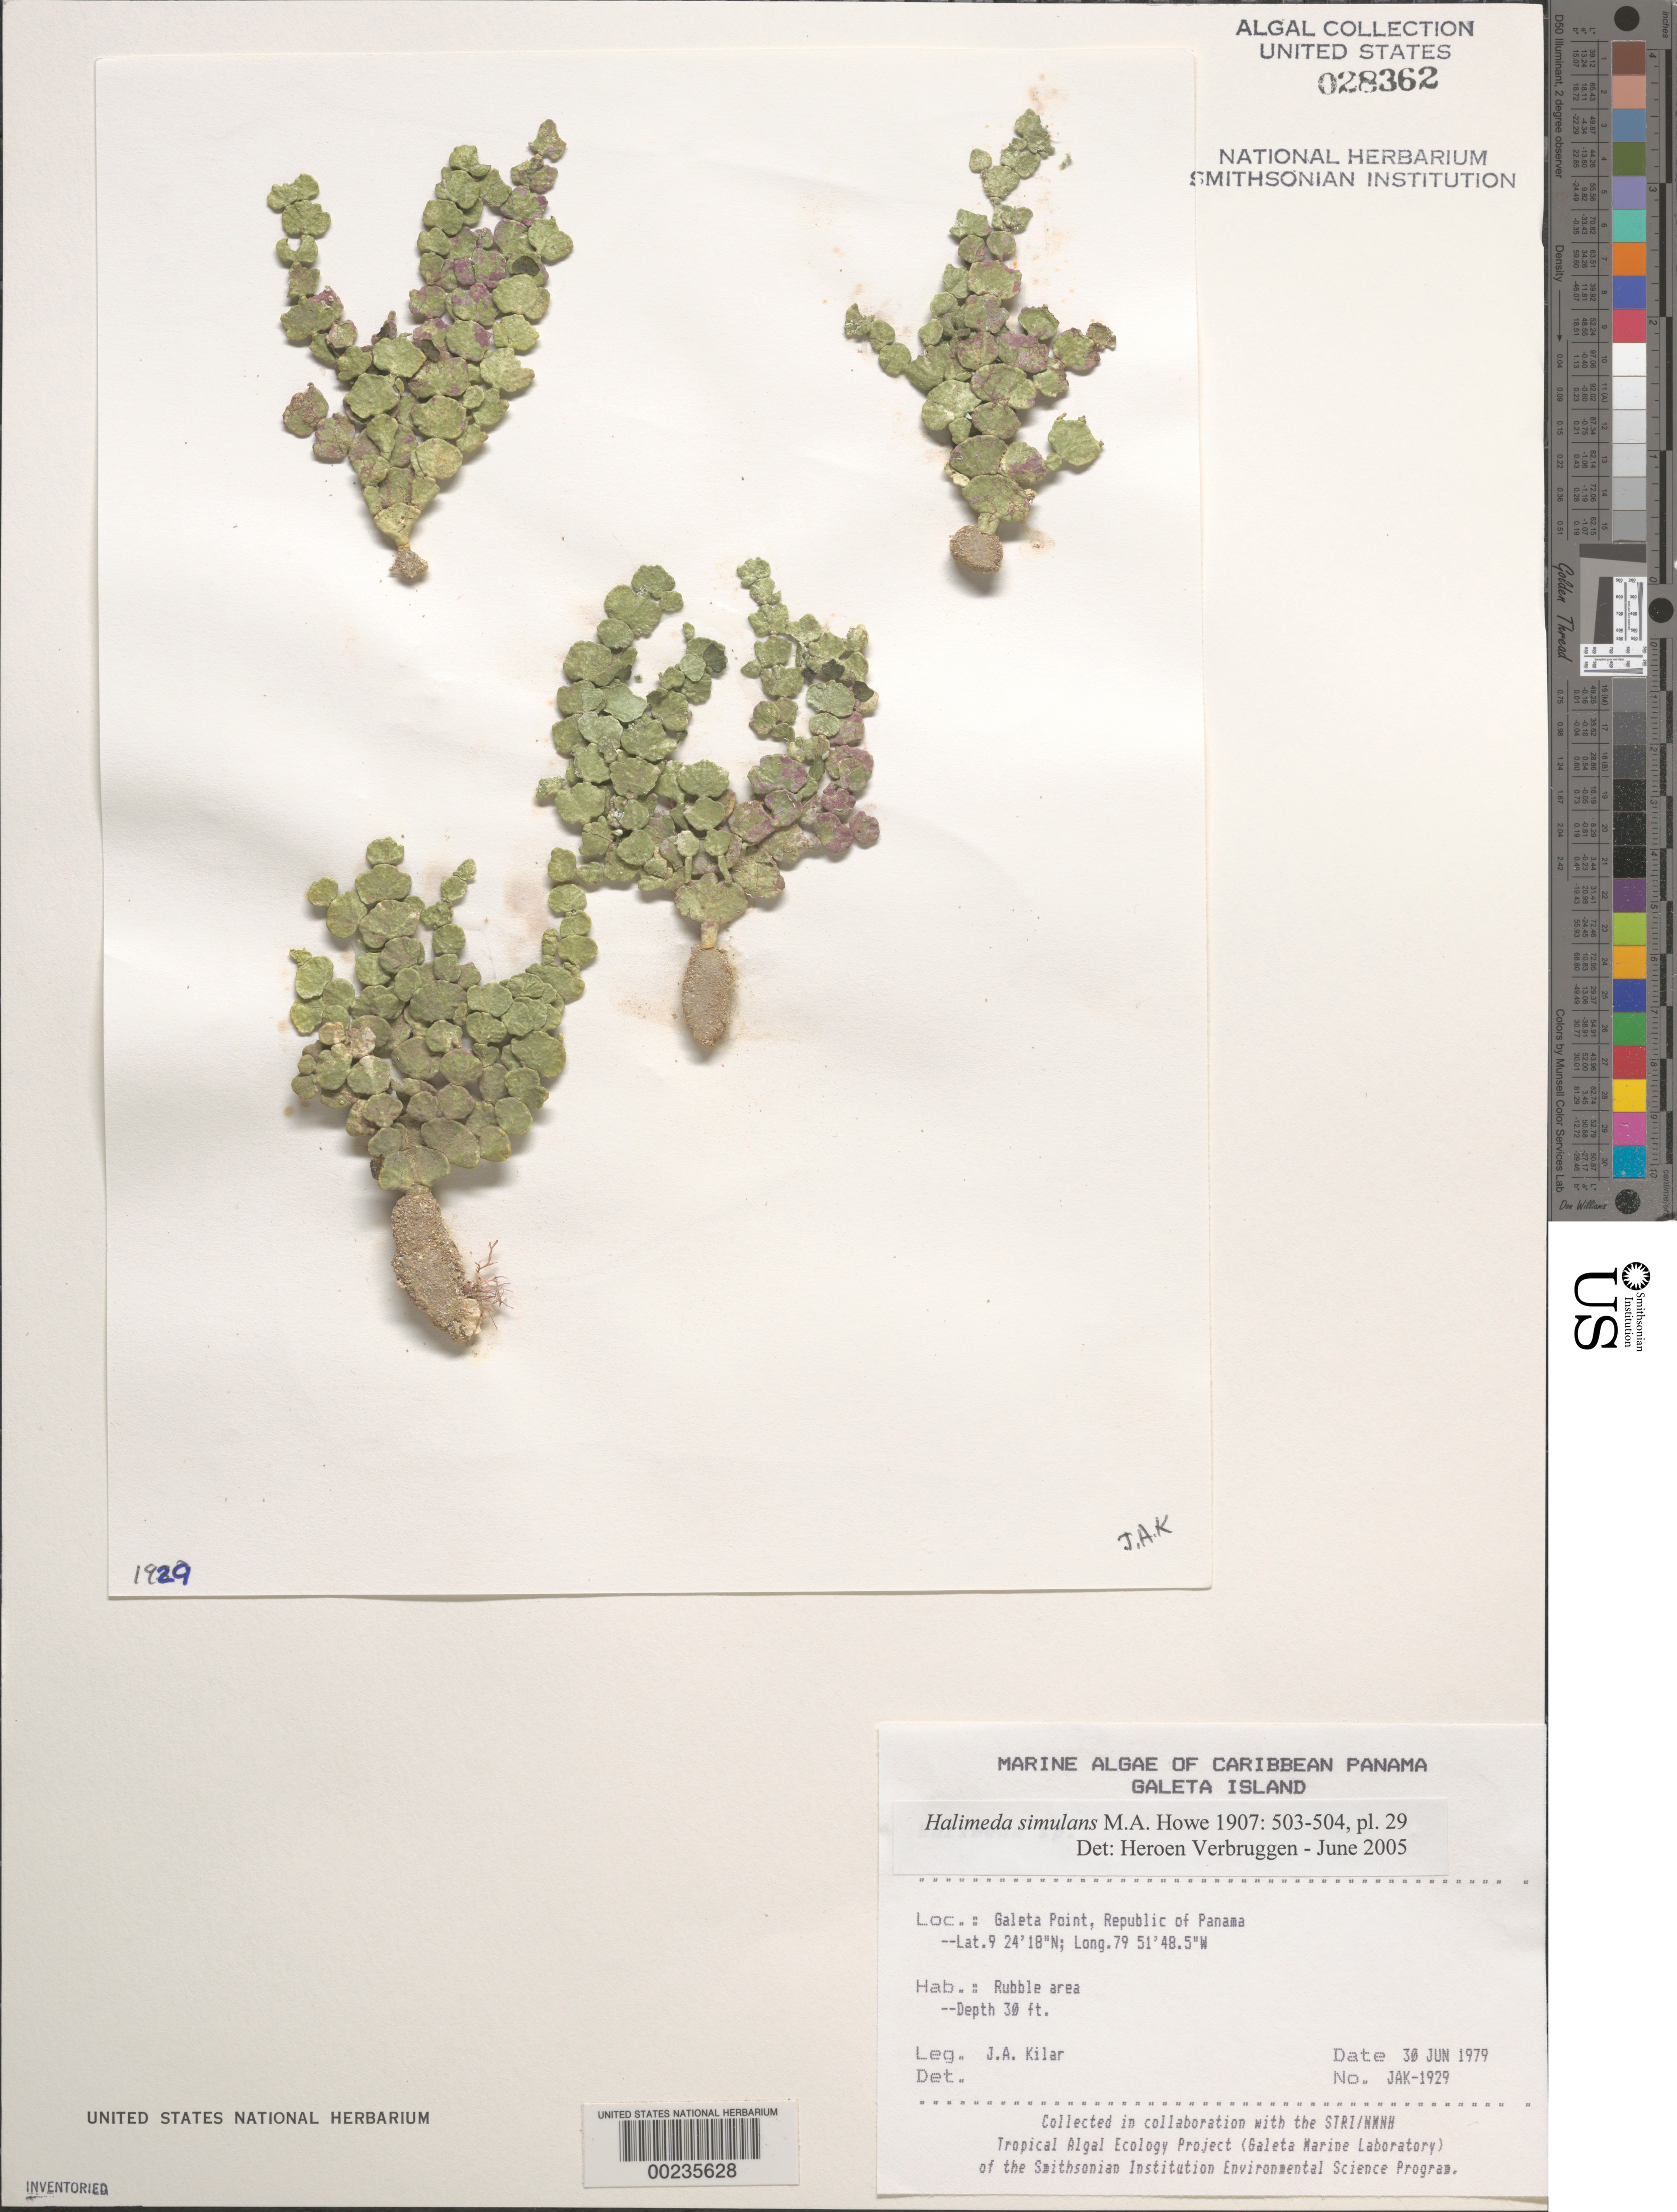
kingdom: Plantae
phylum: Chlorophyta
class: Ulvophyceae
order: Bryopsidales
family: Halimedaceae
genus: Halimeda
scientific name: Halimeda simulans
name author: M. Howe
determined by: Verbruggen, H.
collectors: J. A. Kilar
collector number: JAK-1929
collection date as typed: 30 Jun 1979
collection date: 1979-06-30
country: Panama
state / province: Colón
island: Galeta Island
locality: Galeta Point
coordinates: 9 24' 18" N, 79 51' 48.5" W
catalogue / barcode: US 28362